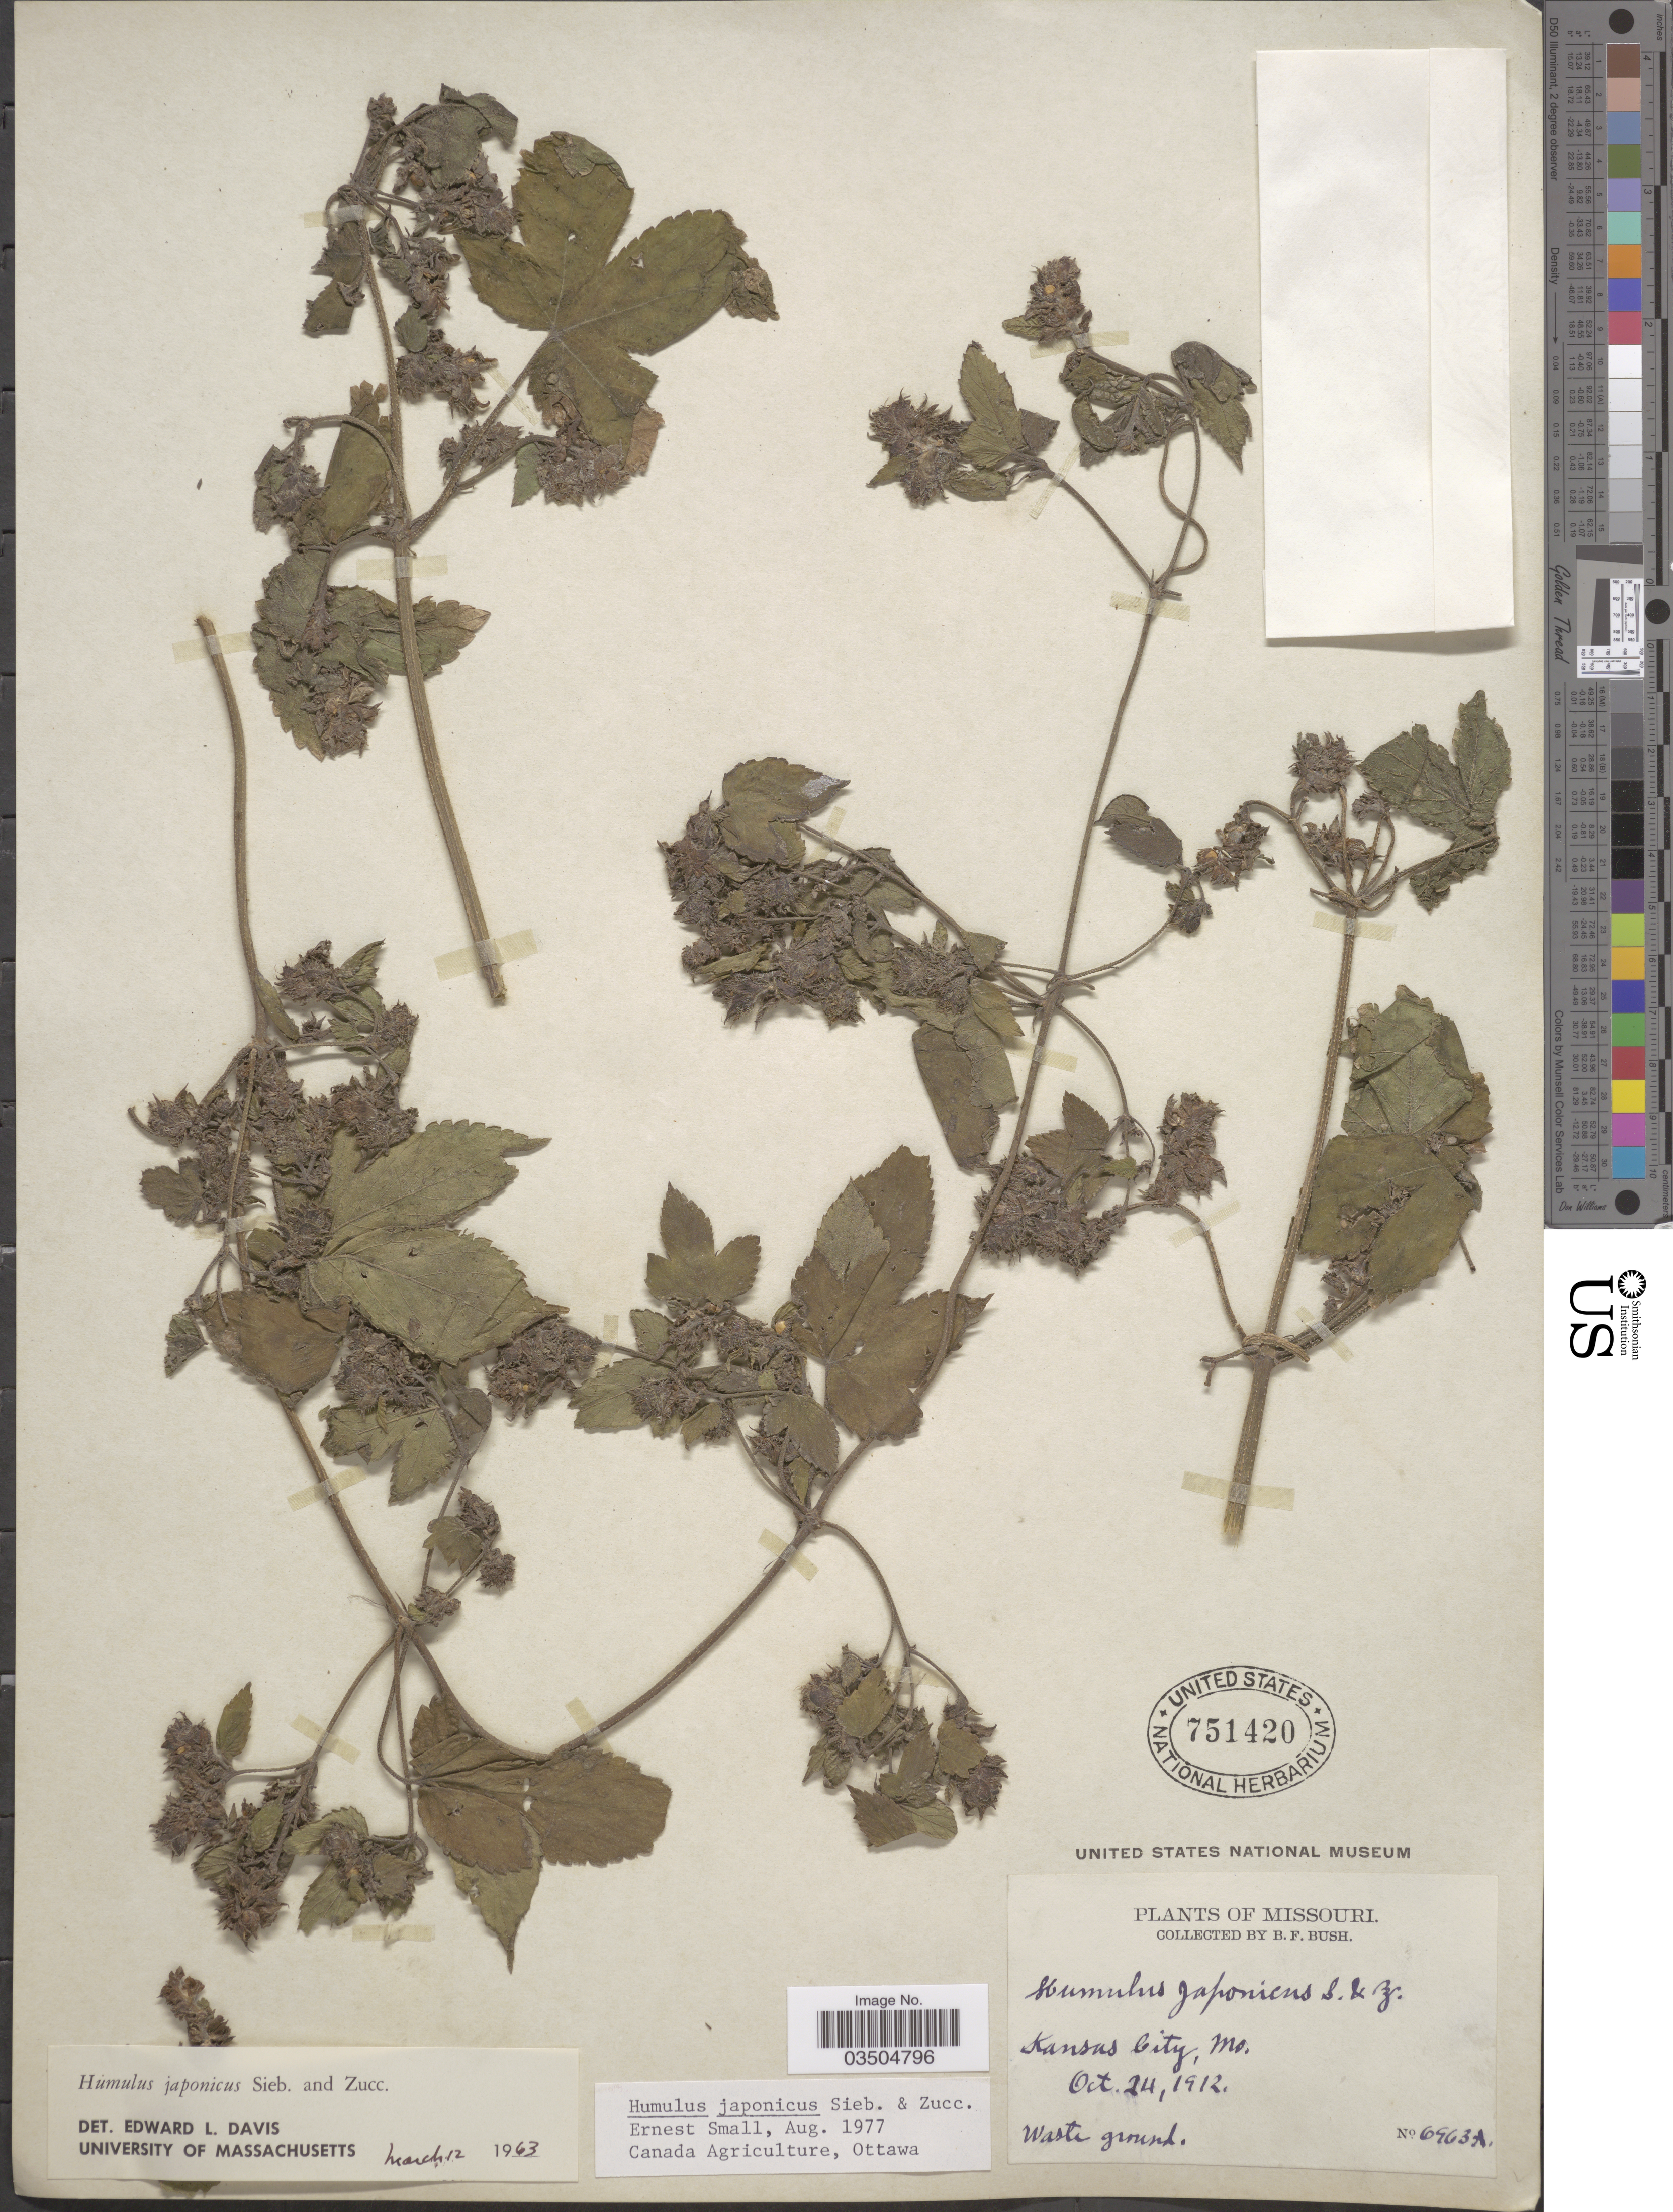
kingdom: Plantae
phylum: Tracheophyta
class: Magnoliopsida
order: Rosales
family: Cannabaceae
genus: Humulus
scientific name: Humulus japonicus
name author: Siebold & Zucc.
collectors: B. F. Bush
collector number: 6963A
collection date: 1912-10-24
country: United States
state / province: Missouri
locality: Kansas City.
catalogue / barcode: US 751420